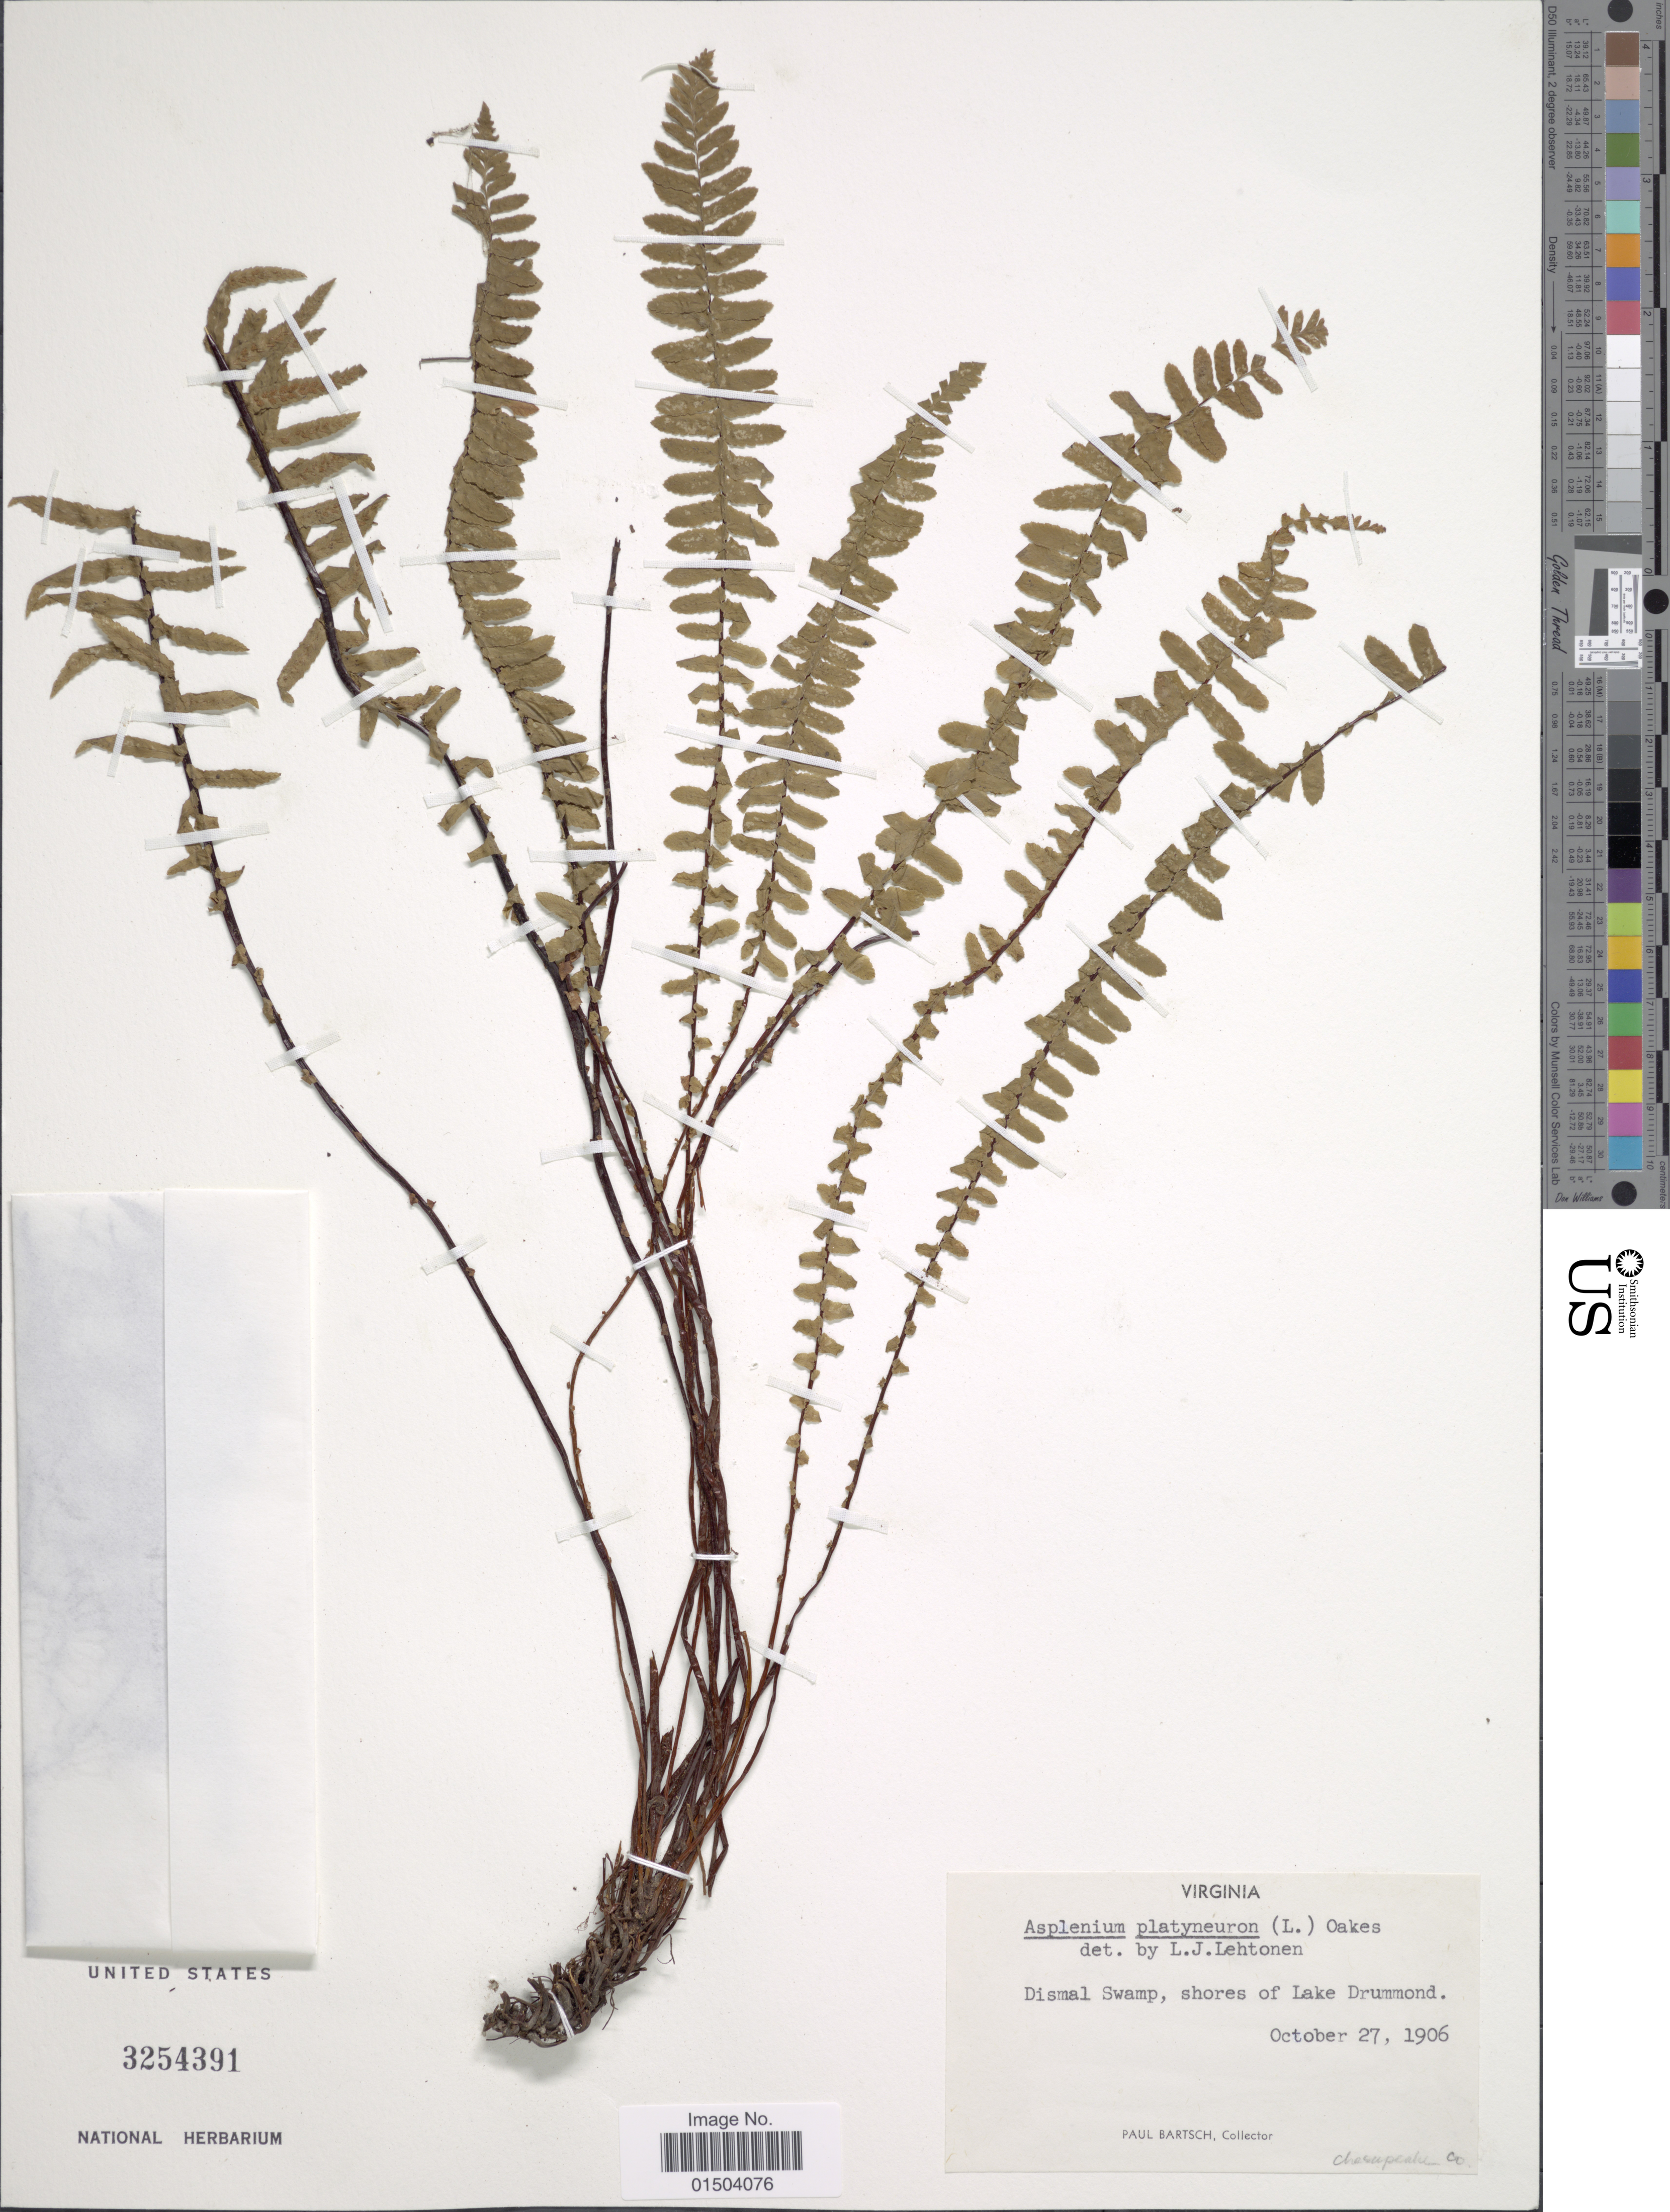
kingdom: Plantae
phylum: Tracheophyta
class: Polypodiopsida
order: Polypodiales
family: Aspleniaceae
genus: Asplenium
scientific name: Asplenium platyneuron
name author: (L.) Britton, Stearns & Poggenb.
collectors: P. Bartsch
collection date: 1906-10-27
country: United States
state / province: Virginia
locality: Dismal Swamp, shores of Lake Drummond.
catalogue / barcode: US 3254391